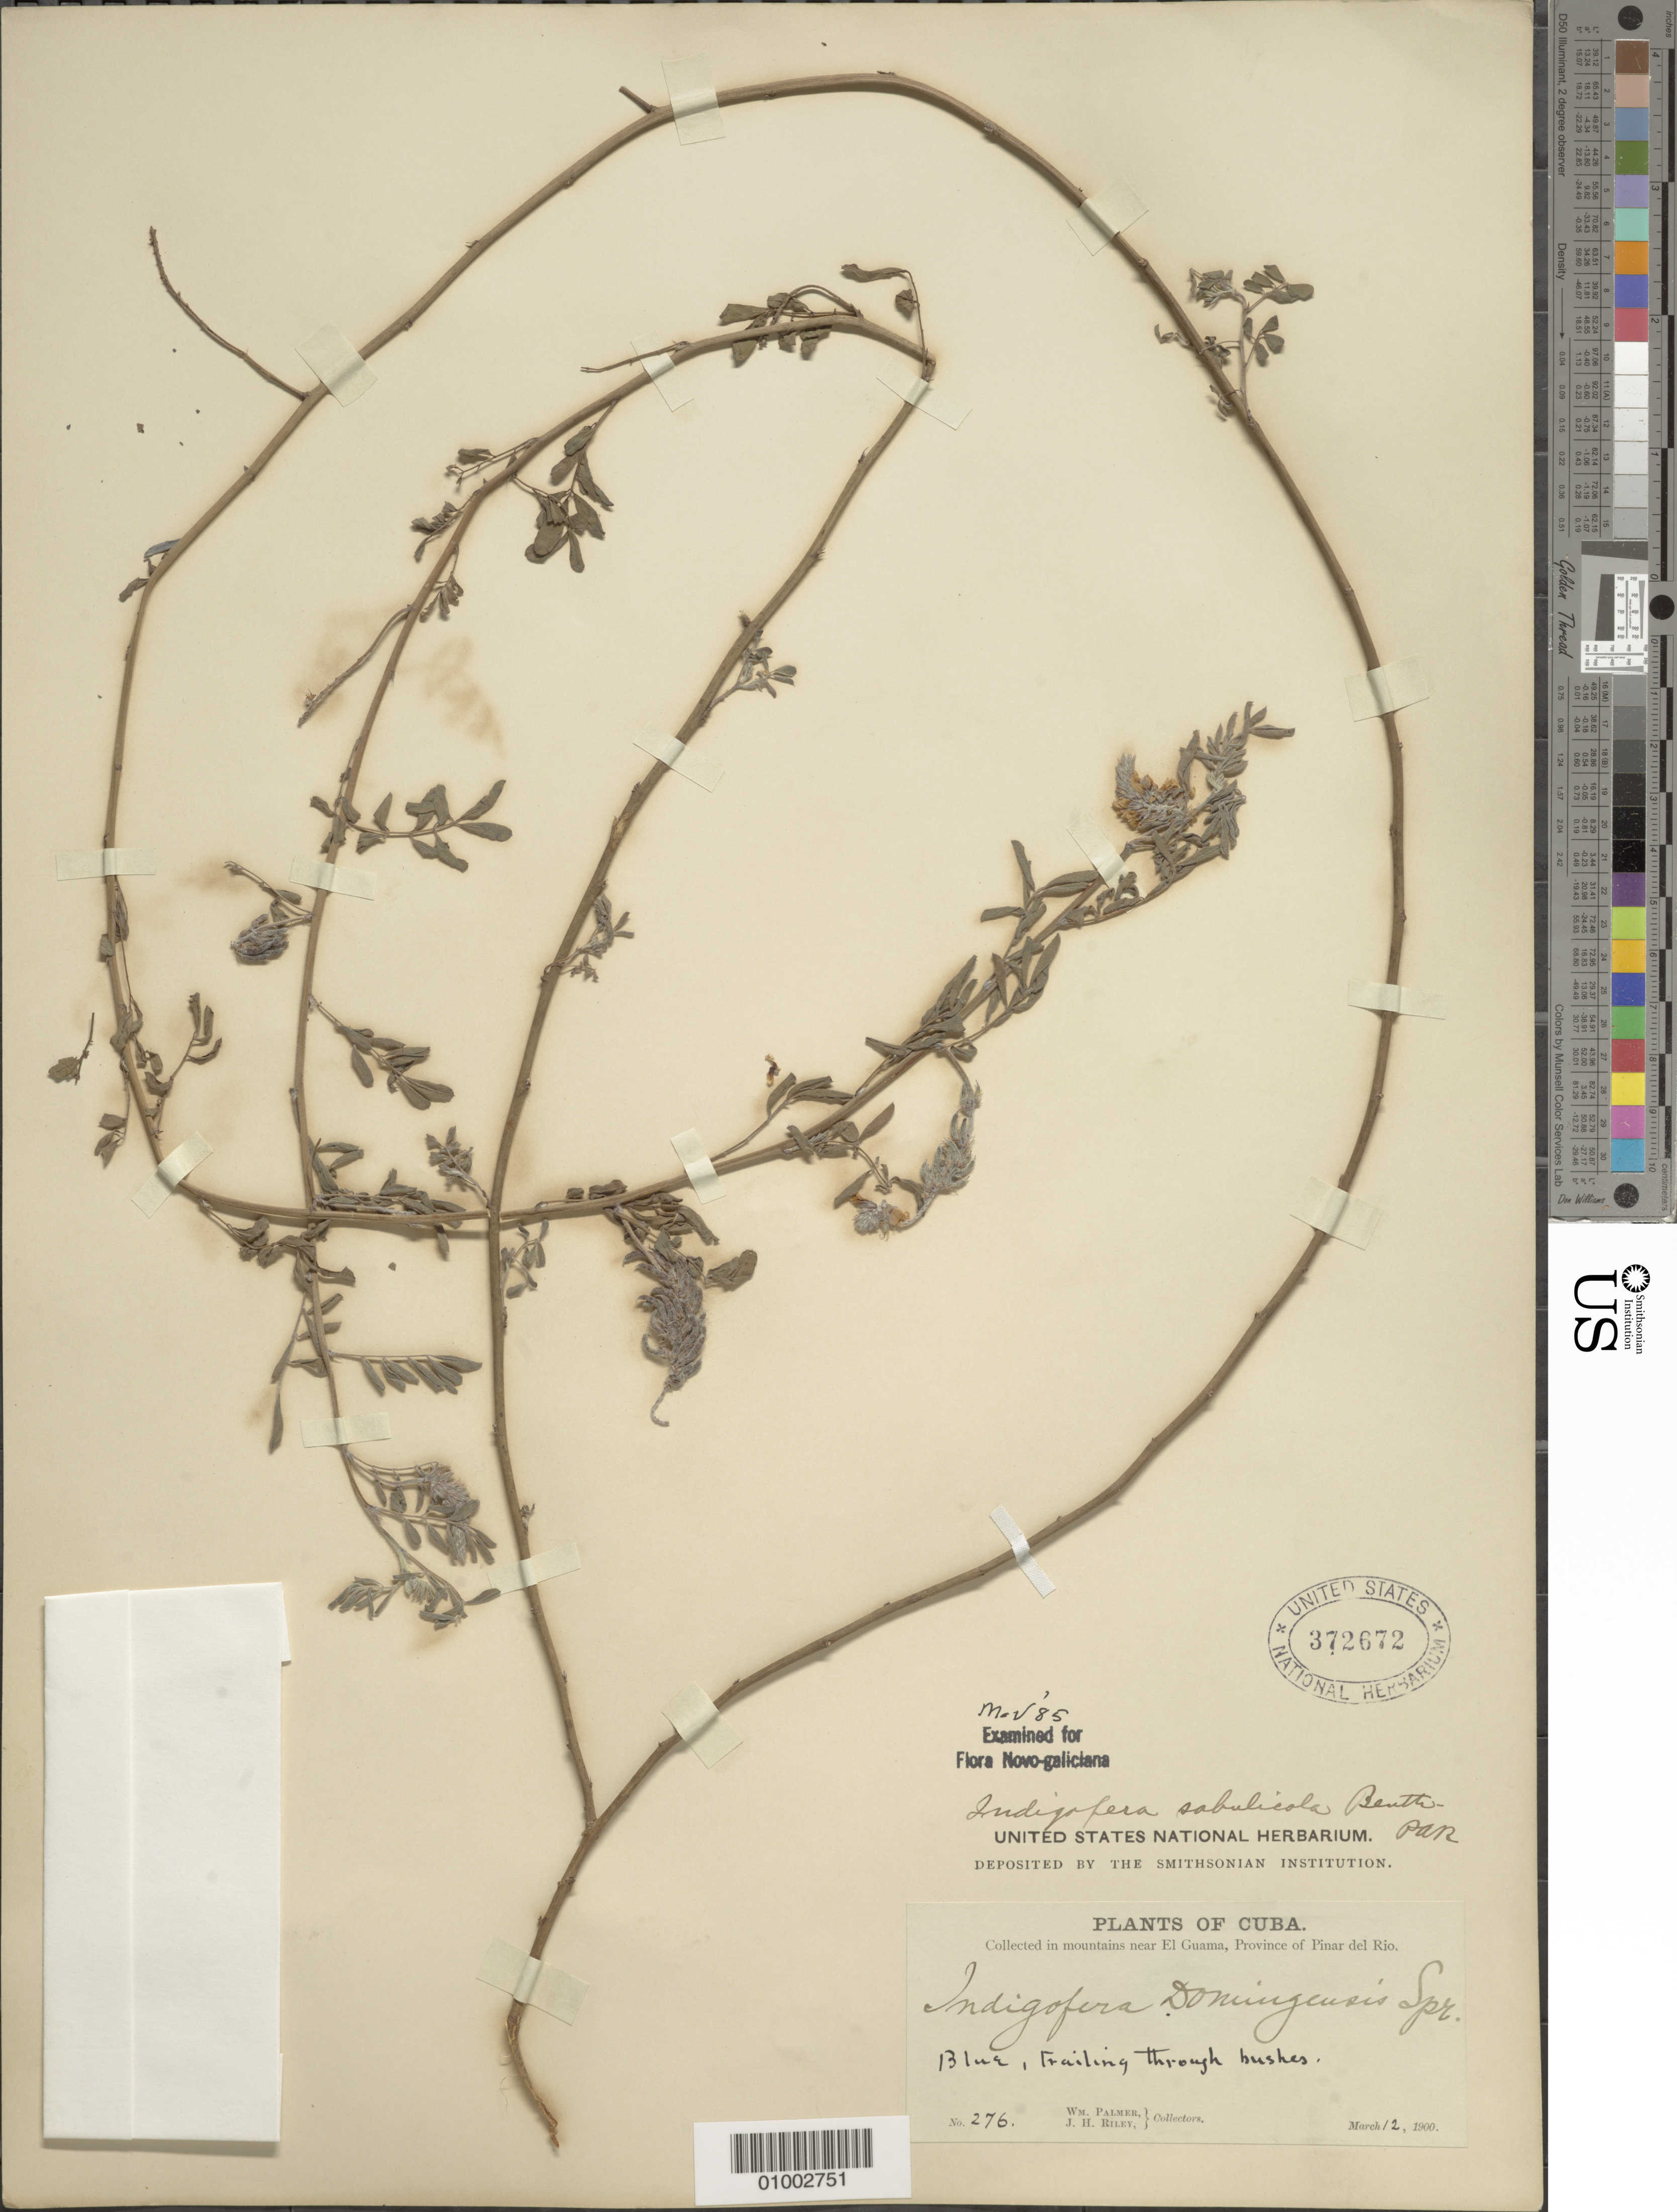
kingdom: Plantae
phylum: Tracheophyta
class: Magnoliopsida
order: Fabales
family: Fabaceae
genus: Indigofera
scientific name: Indigofera sabulicola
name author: Benth.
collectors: W. Palmer & J. H. Riley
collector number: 276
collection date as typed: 12 Mar 1900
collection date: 1900-03-12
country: Cuba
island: Cuba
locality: In mountains near El Guama, Pinar del Rio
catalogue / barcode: US 372672